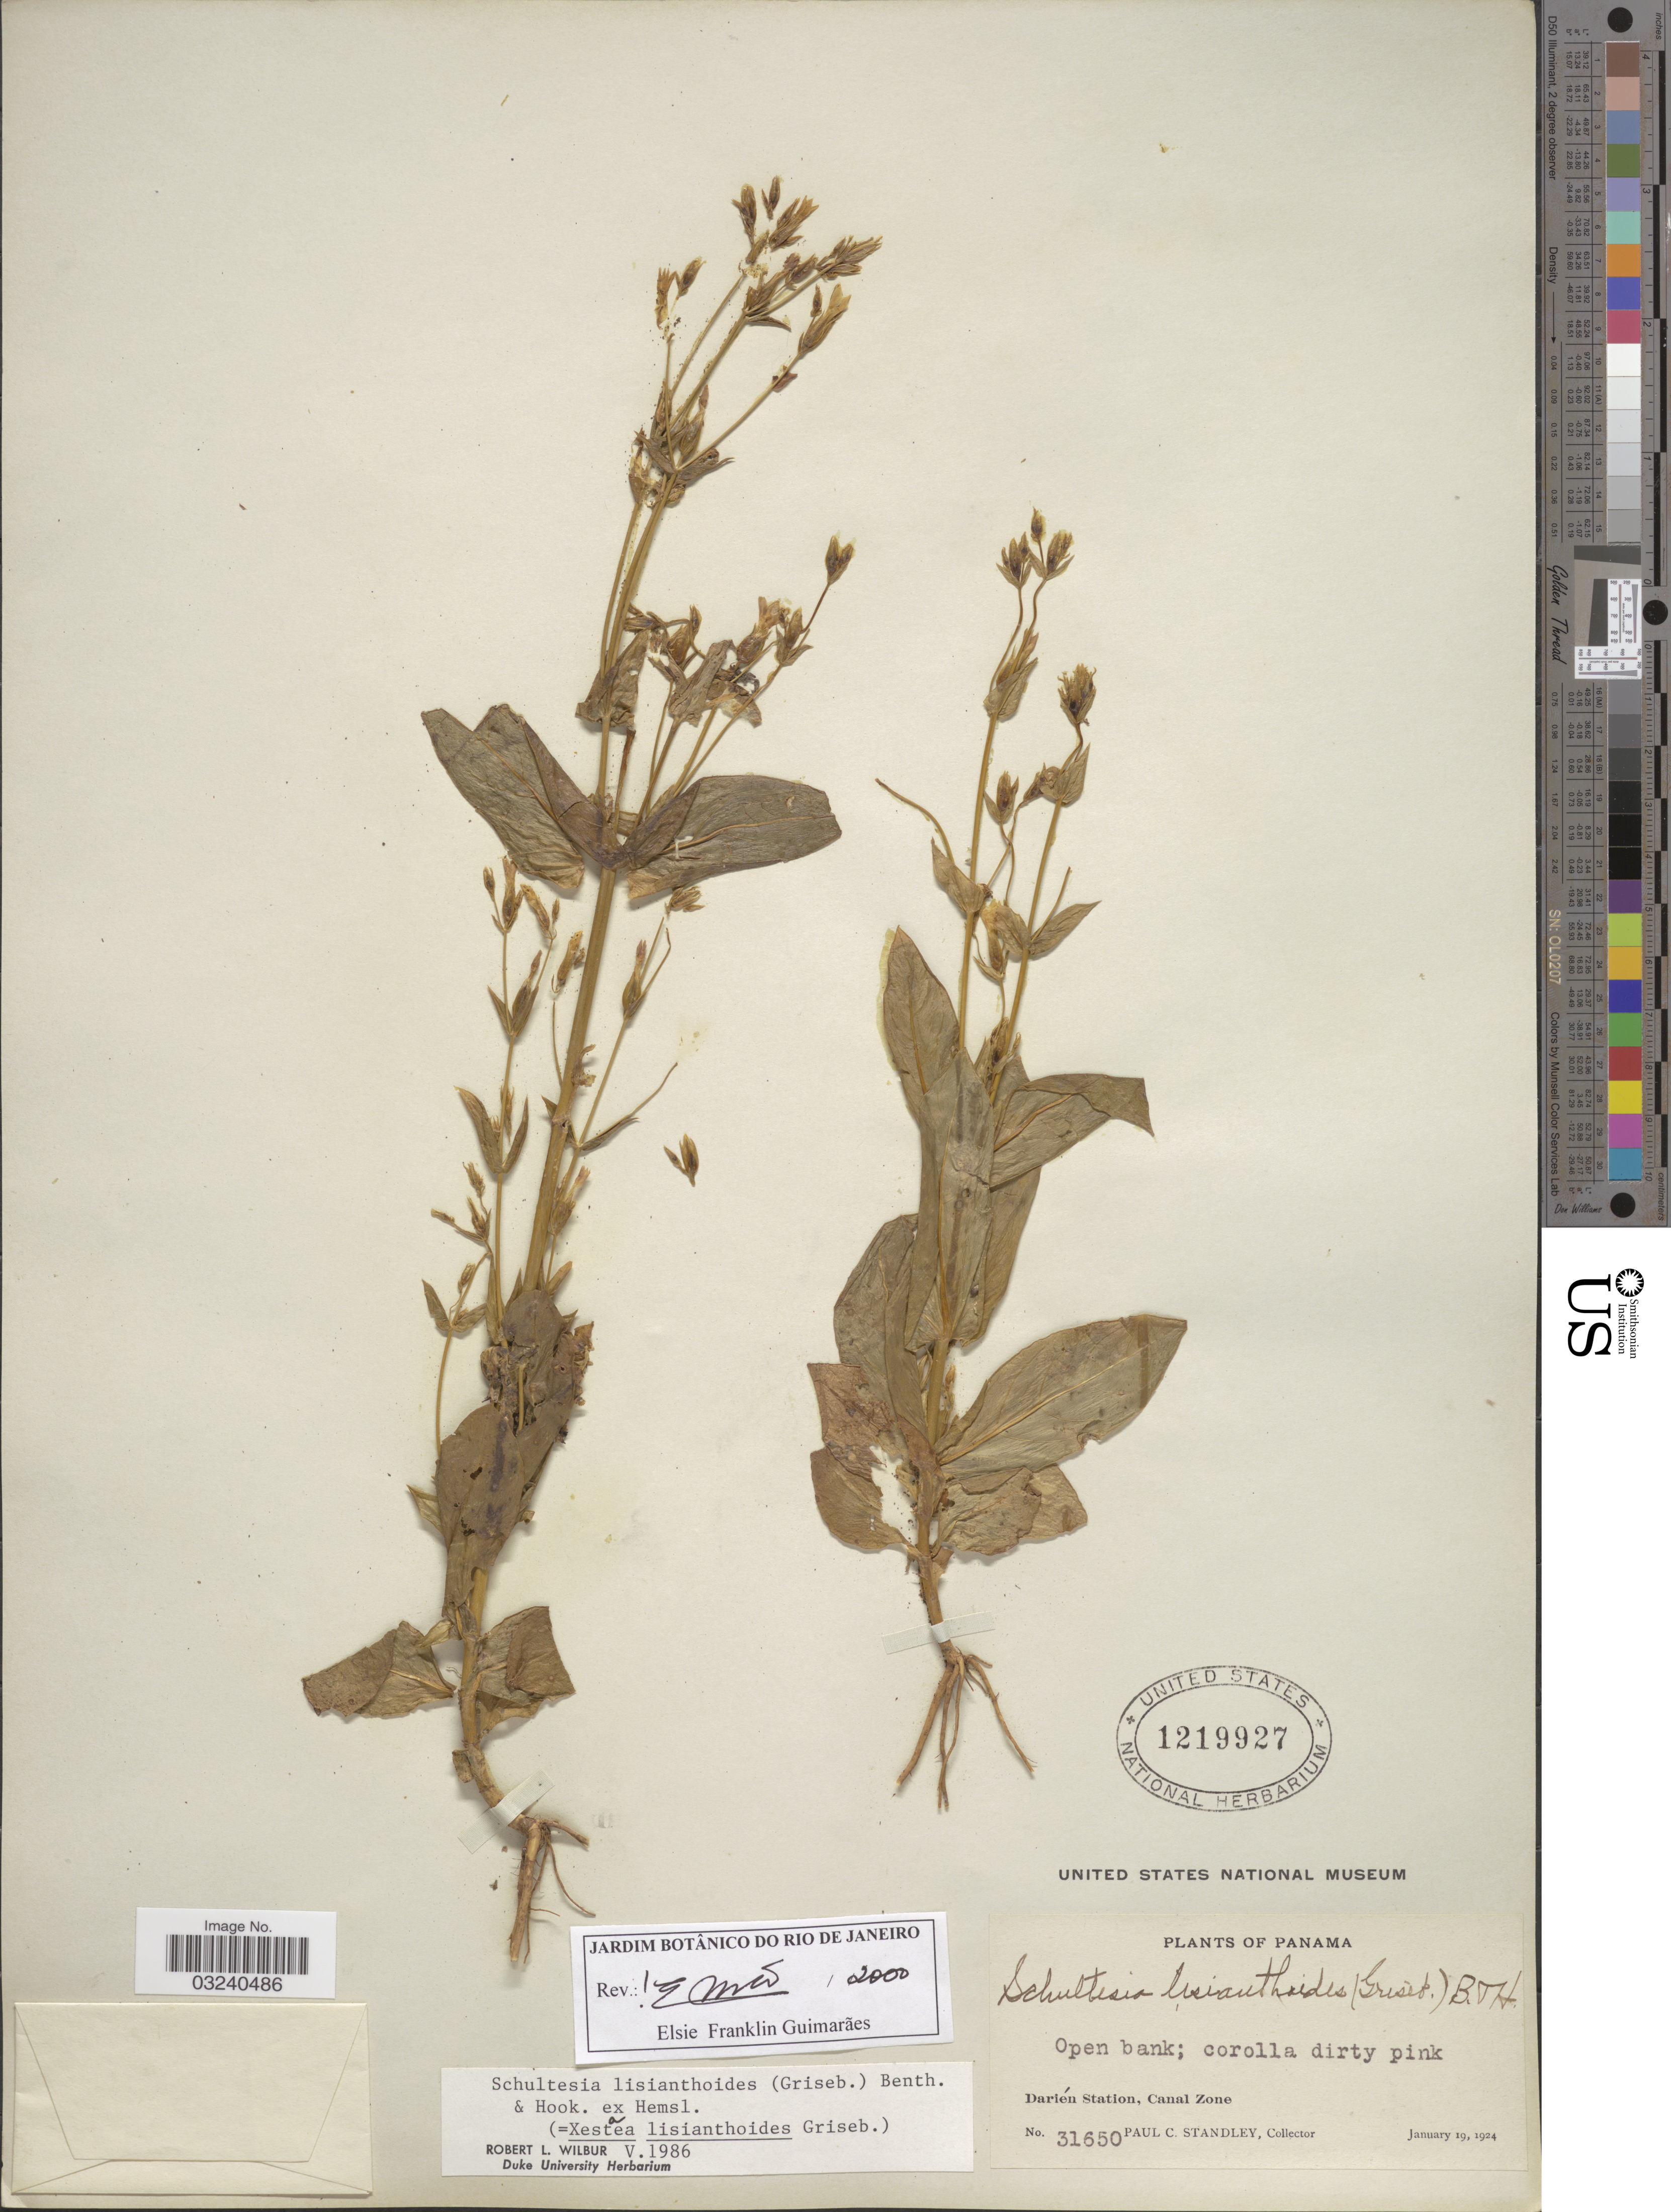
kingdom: Plantae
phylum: Tracheophyta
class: Magnoliopsida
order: Gentianales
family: Gentianaceae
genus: Schultesia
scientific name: Schultesia lisianthoides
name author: (Griseb.) Benth. & Hook. f. ex Hemsl.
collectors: P. C. Standley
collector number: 31650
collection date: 1924-01-19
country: Panama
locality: Darién Station, Canal Zone.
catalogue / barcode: US 1219927